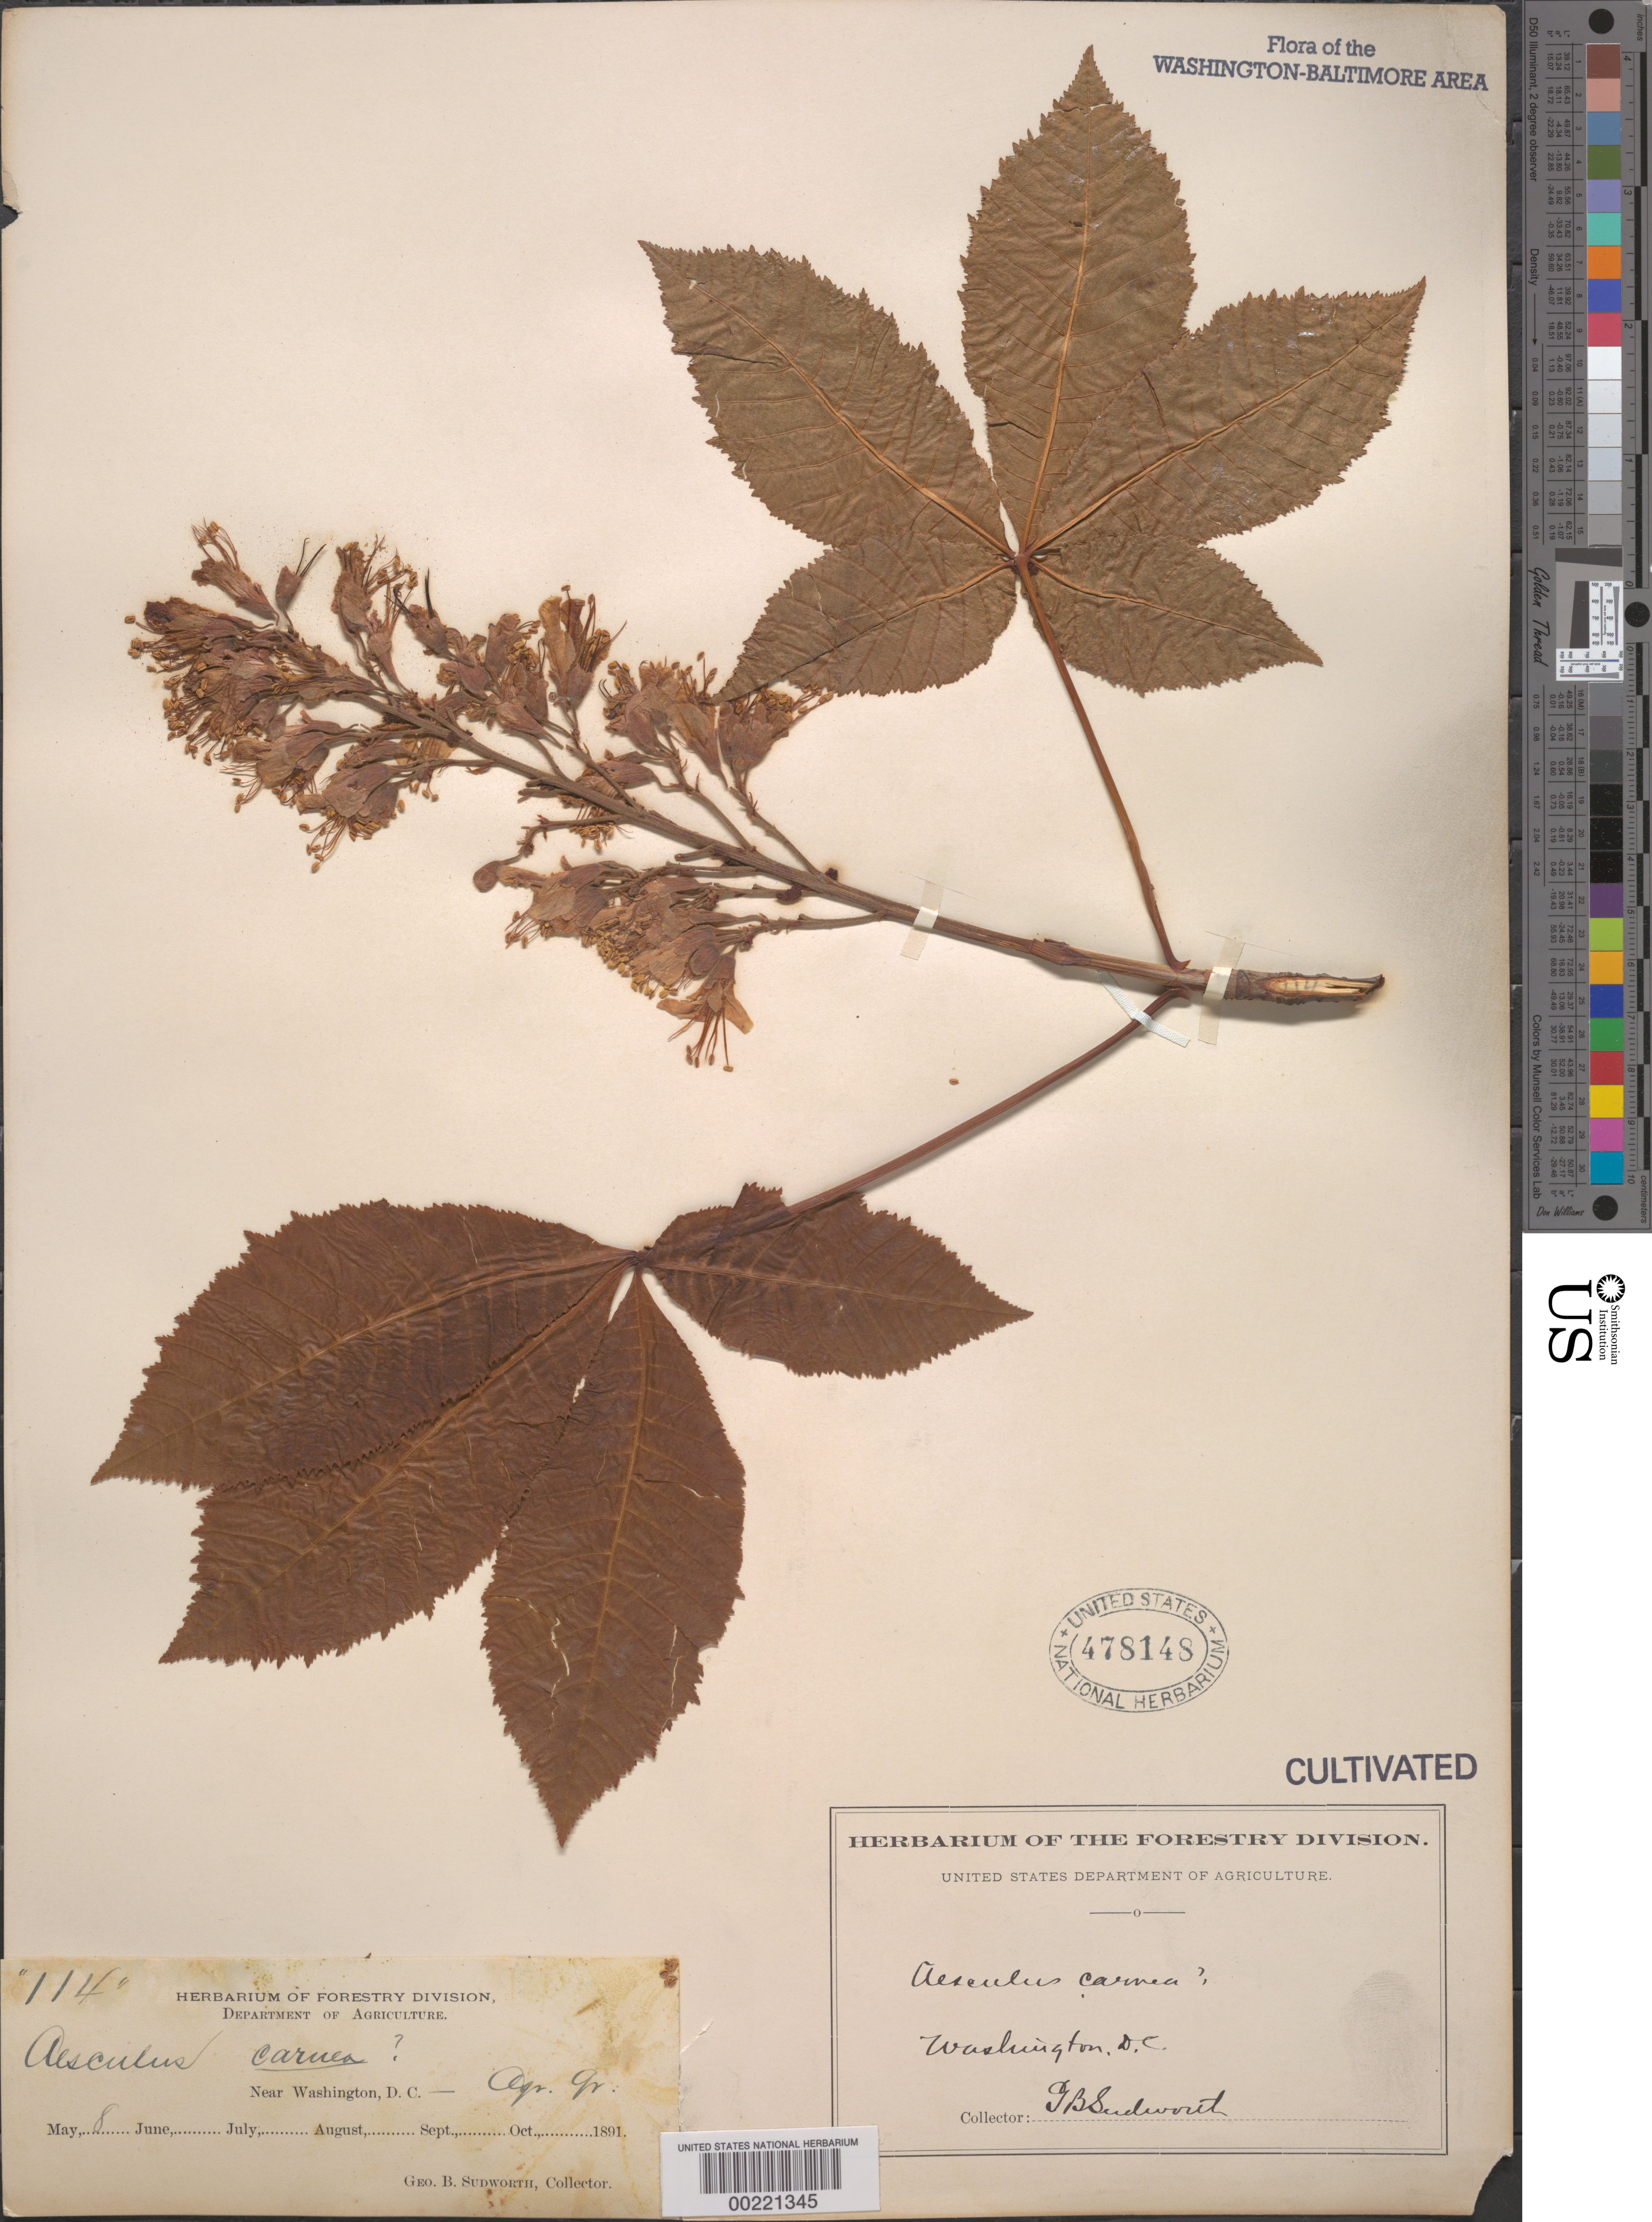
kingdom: Plantae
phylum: Tracheophyta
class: Magnoliopsida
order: Sapindales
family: Sapindaceae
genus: Aesculus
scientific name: Aesculus x carnea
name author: J. Zeyh.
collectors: G. B. Sudworth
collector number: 114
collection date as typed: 08 May 1891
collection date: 1891-05-08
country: United States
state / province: District of Columbia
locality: Department of Agriculture grounds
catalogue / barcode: US 478148